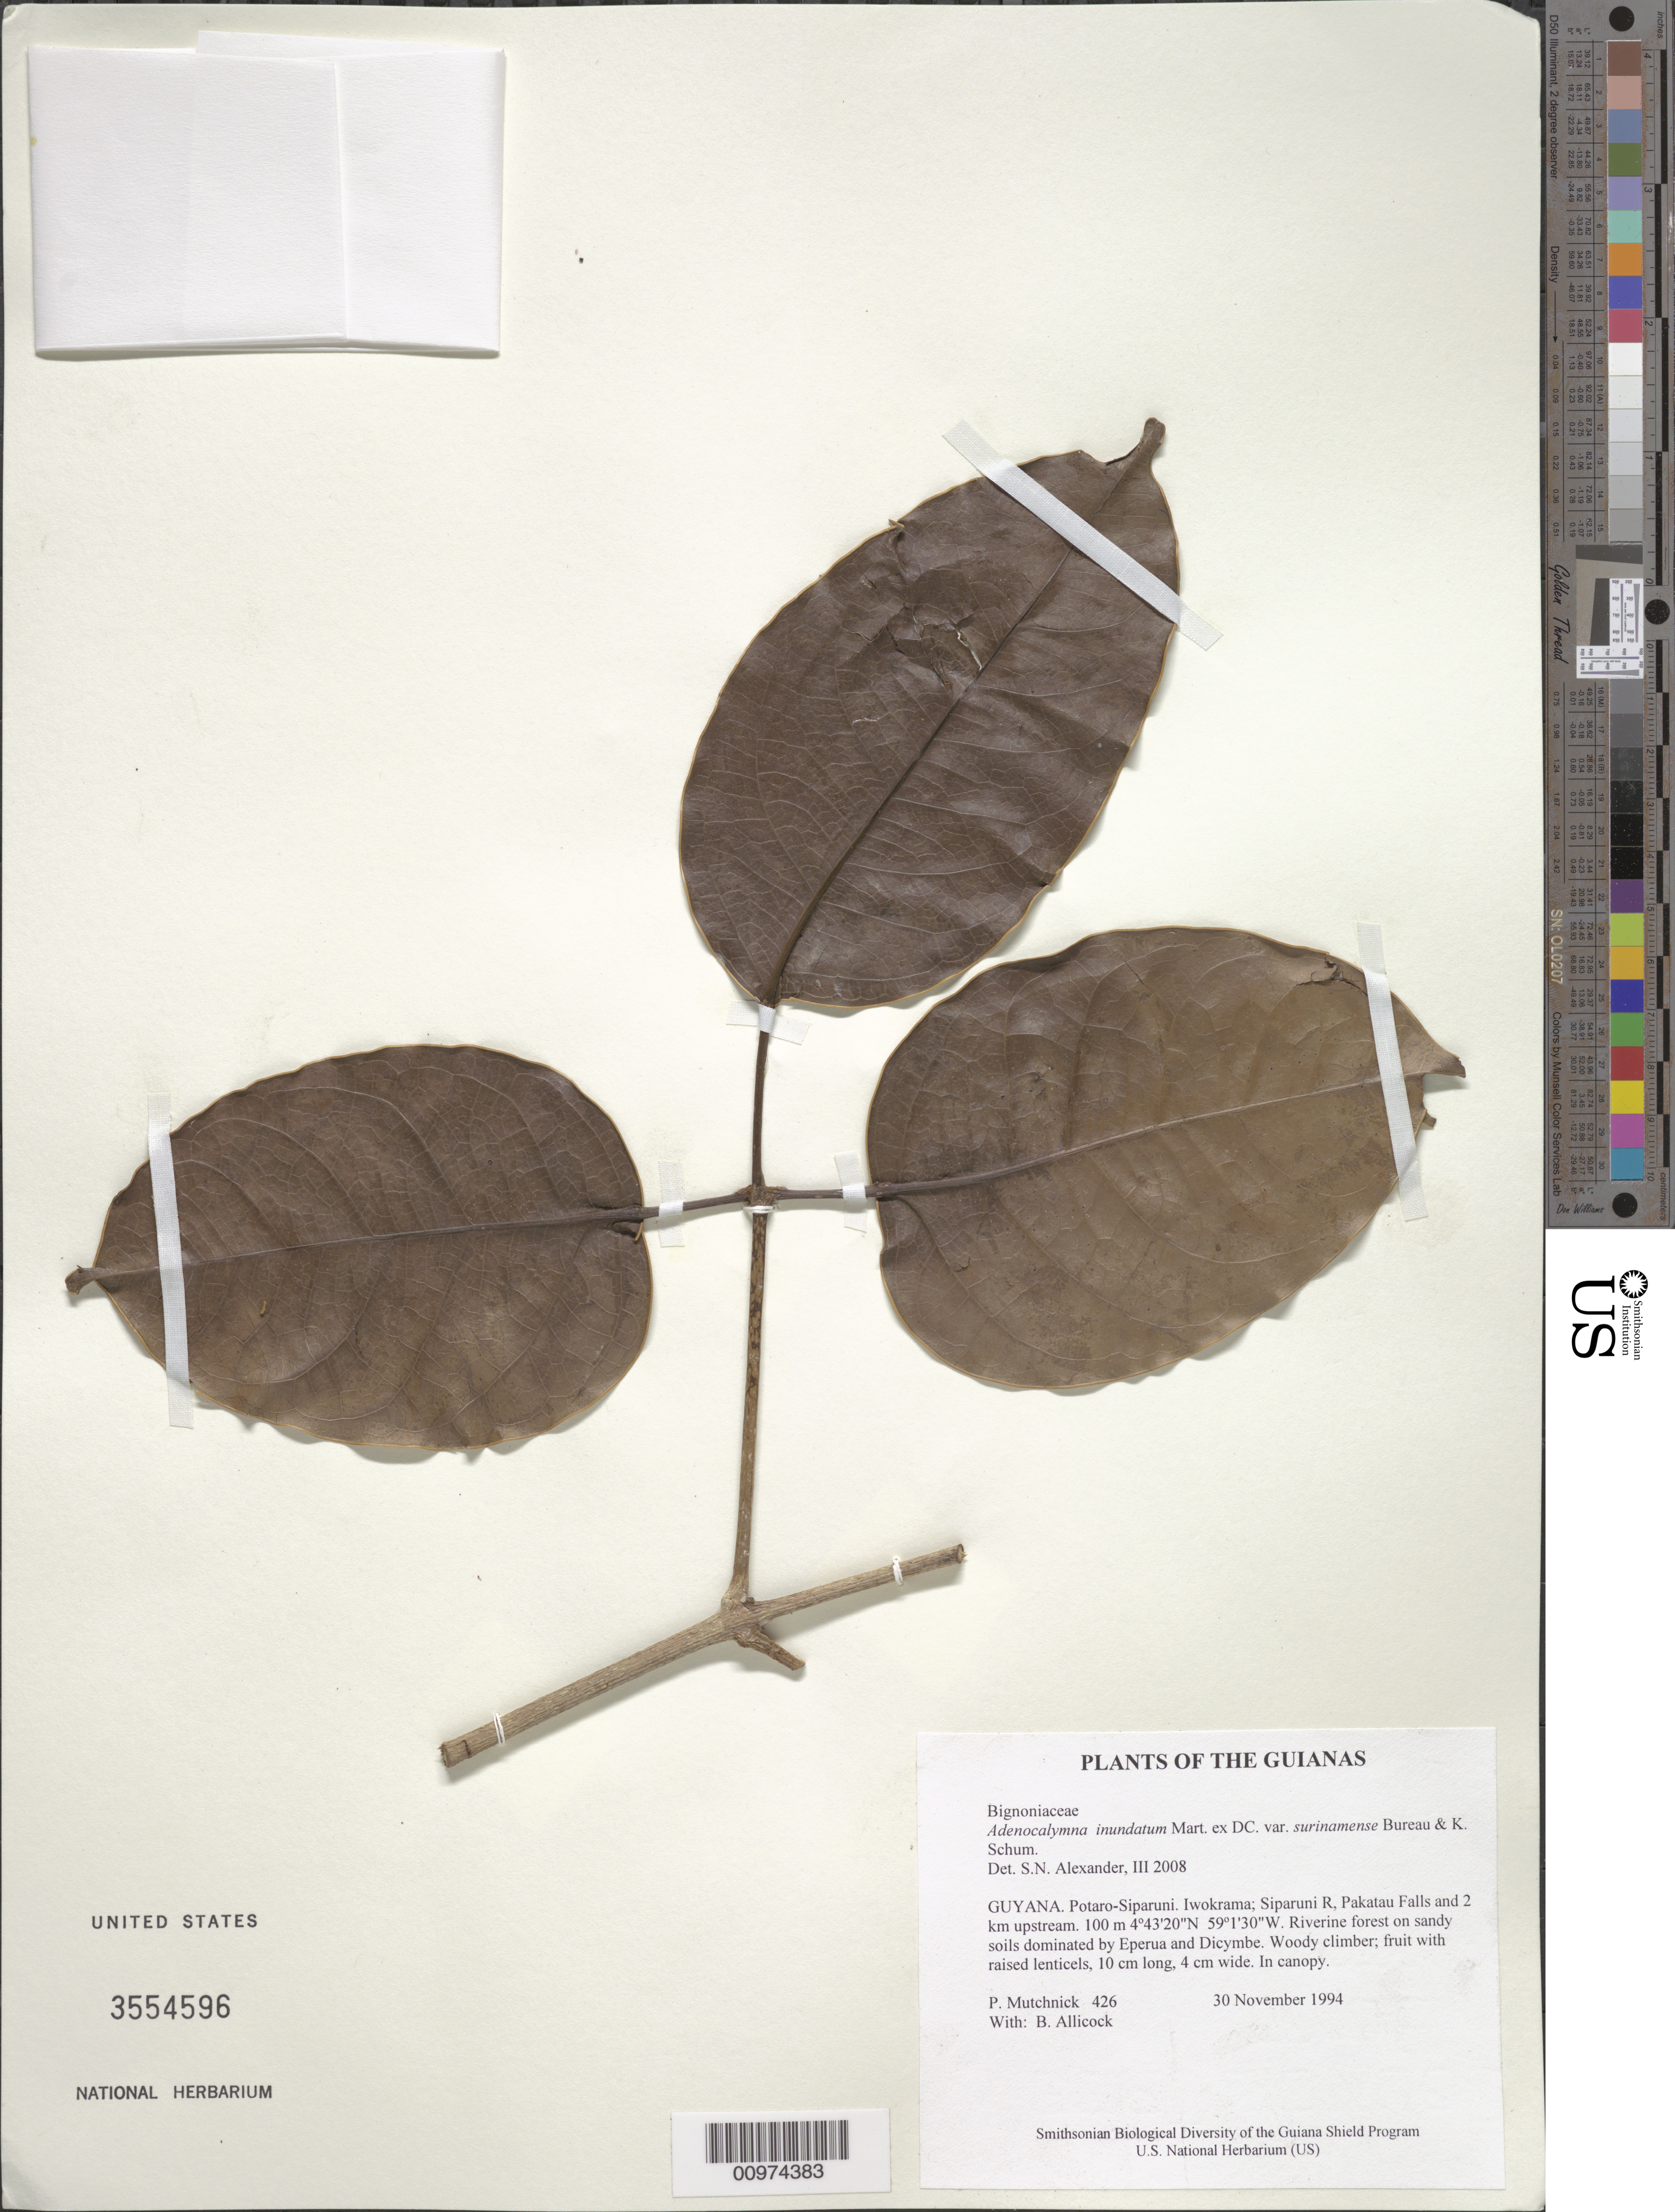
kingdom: Plantae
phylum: Tracheophyta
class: Magnoliopsida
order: Lamiales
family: Bignoniaceae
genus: Adenocalymma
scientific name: Adenocalymma inundatum var. surinamense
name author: Bureau & K. Schum.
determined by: Alexander, S. N.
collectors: P. Mutchnick & B. Allicock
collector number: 426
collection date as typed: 30 November 1994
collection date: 1994-11-30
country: Guyana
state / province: Potaro-Siparuni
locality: Iwokrama; Siparuni R, Pakatau Falls and 2 km upstream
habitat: Riverine forest on sandy soils dominated by Eperua and Dicymbe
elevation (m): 100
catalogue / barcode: US 3554596